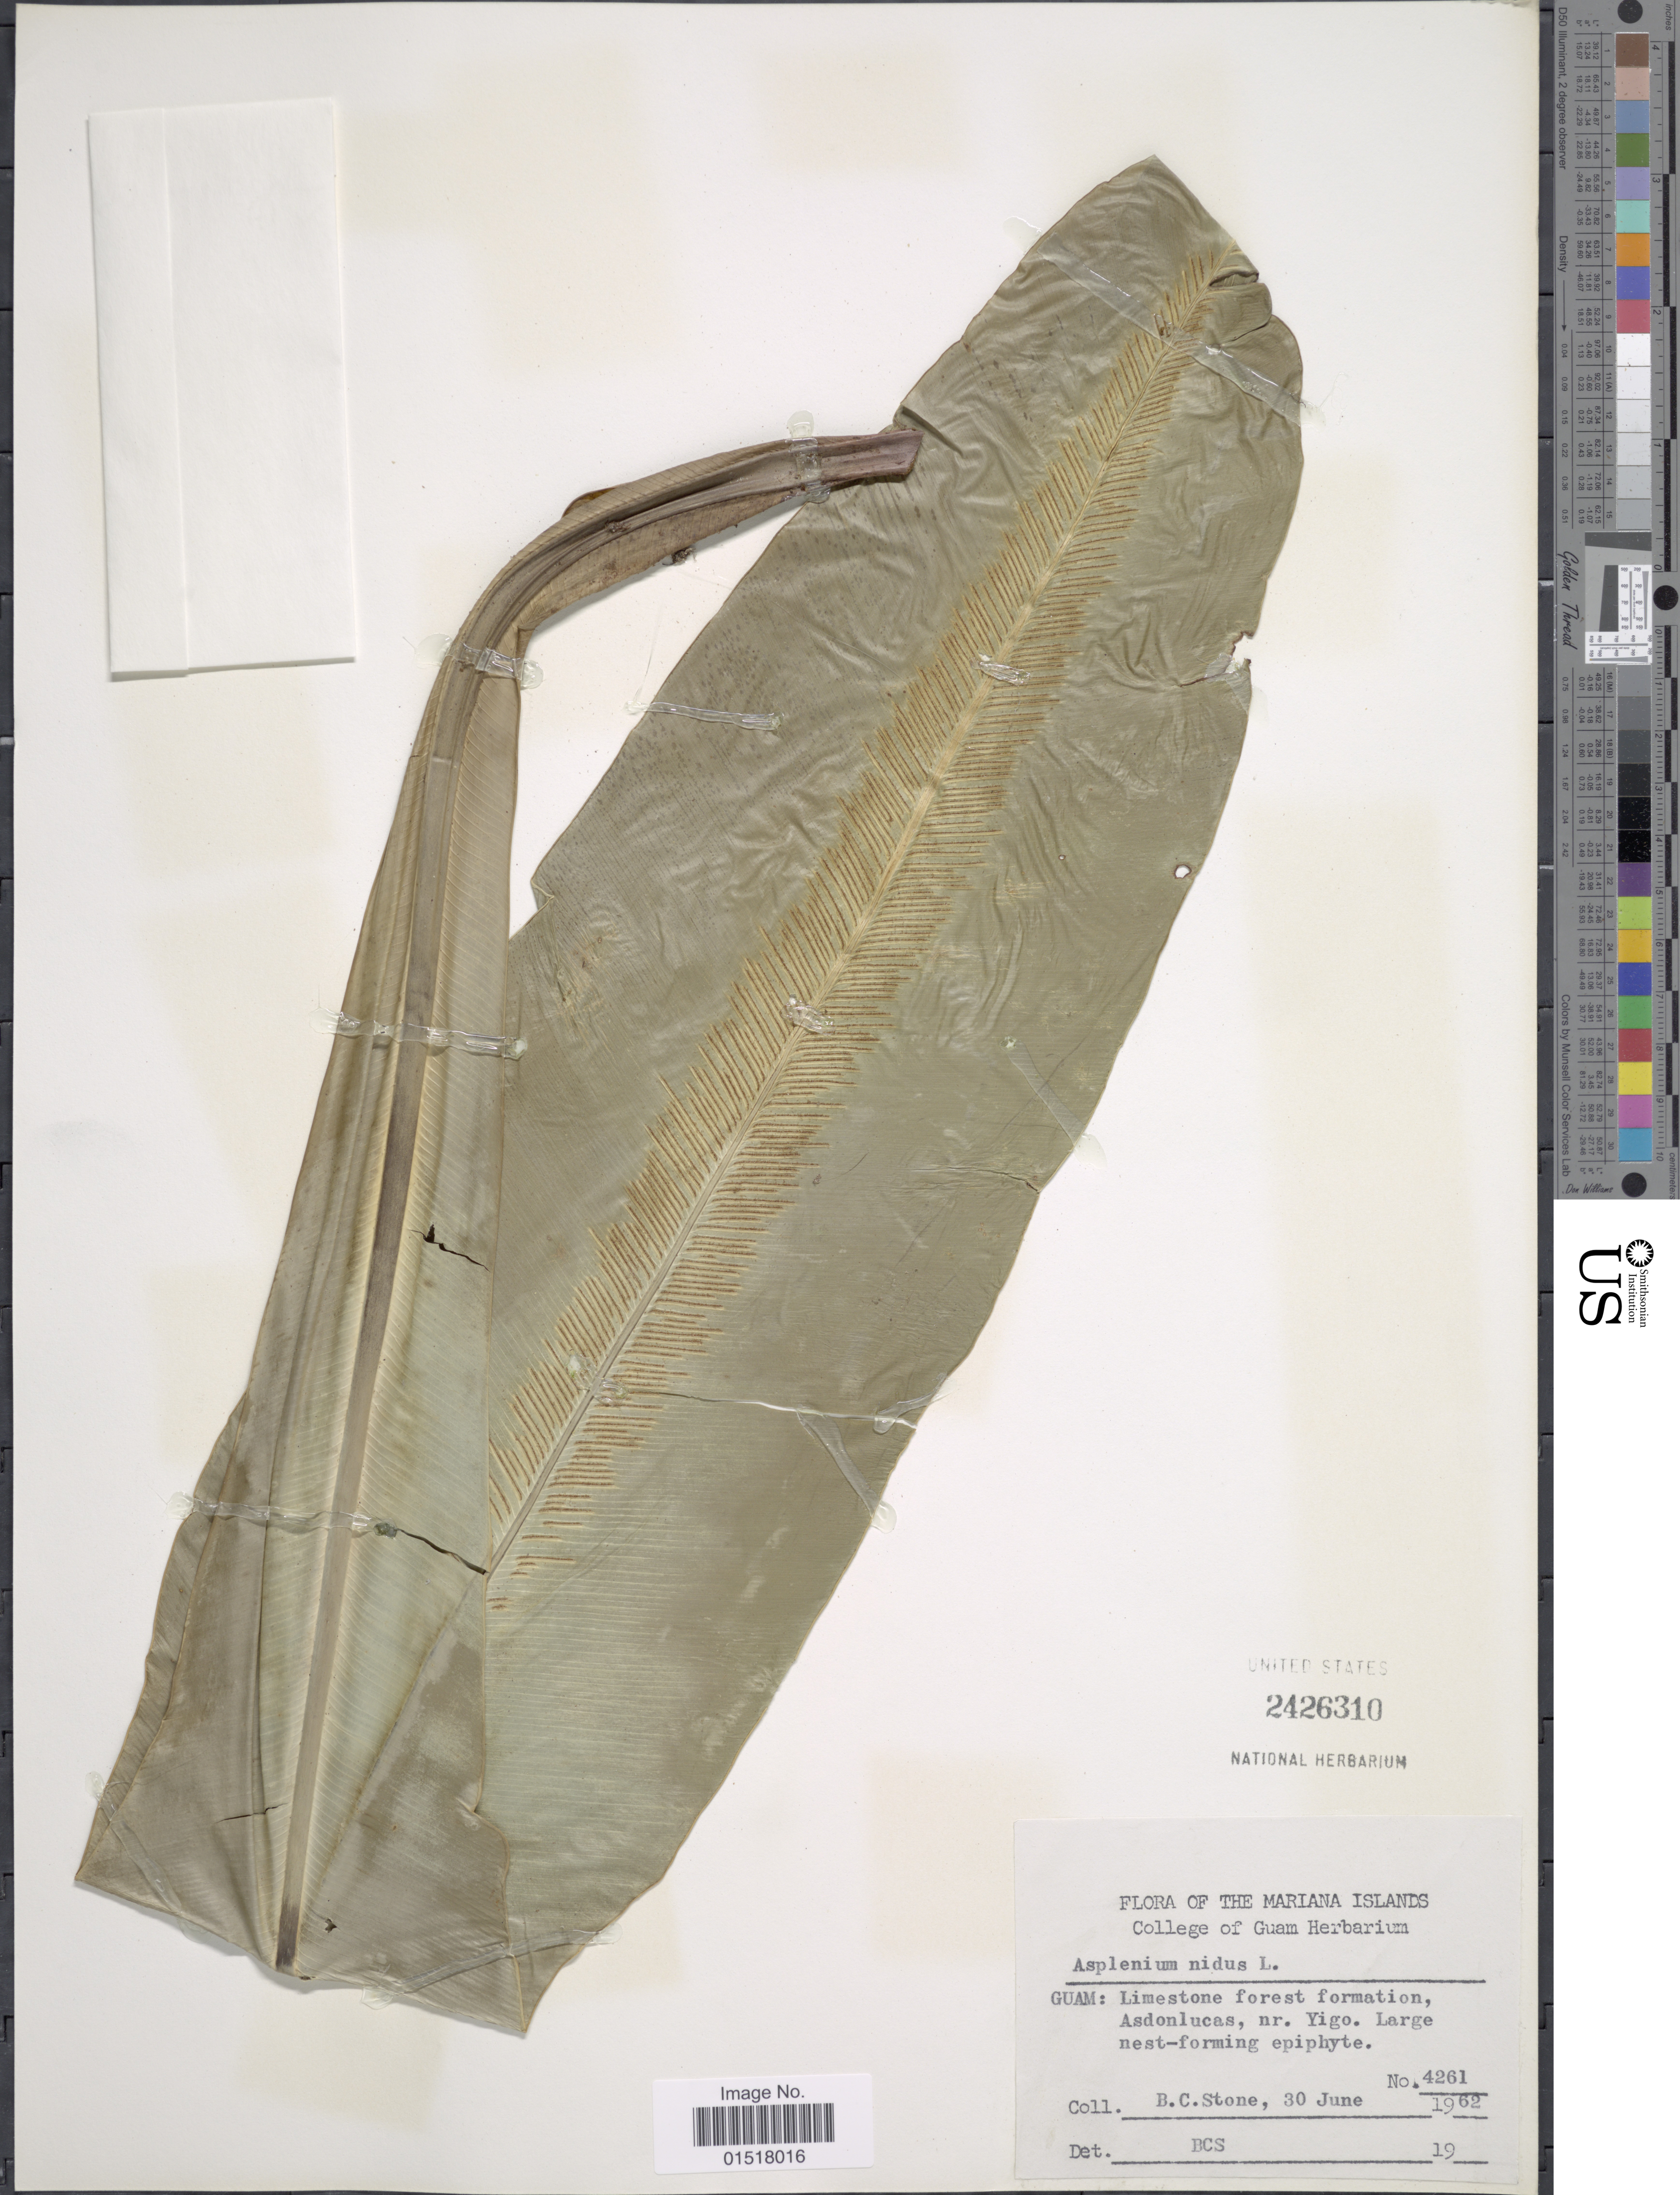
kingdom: Plantae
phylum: Tracheophyta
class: Polypodiopsida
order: Polypodiales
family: Aspleniaceae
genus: Asplenium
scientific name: Asplenium nidus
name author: L.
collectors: B. C. Stone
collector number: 4261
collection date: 1962-06-30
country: Guam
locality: Mariana Islands. Guam: Limestone forest formation, Asdonlucas, nr. Yigo.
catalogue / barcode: US 2426310